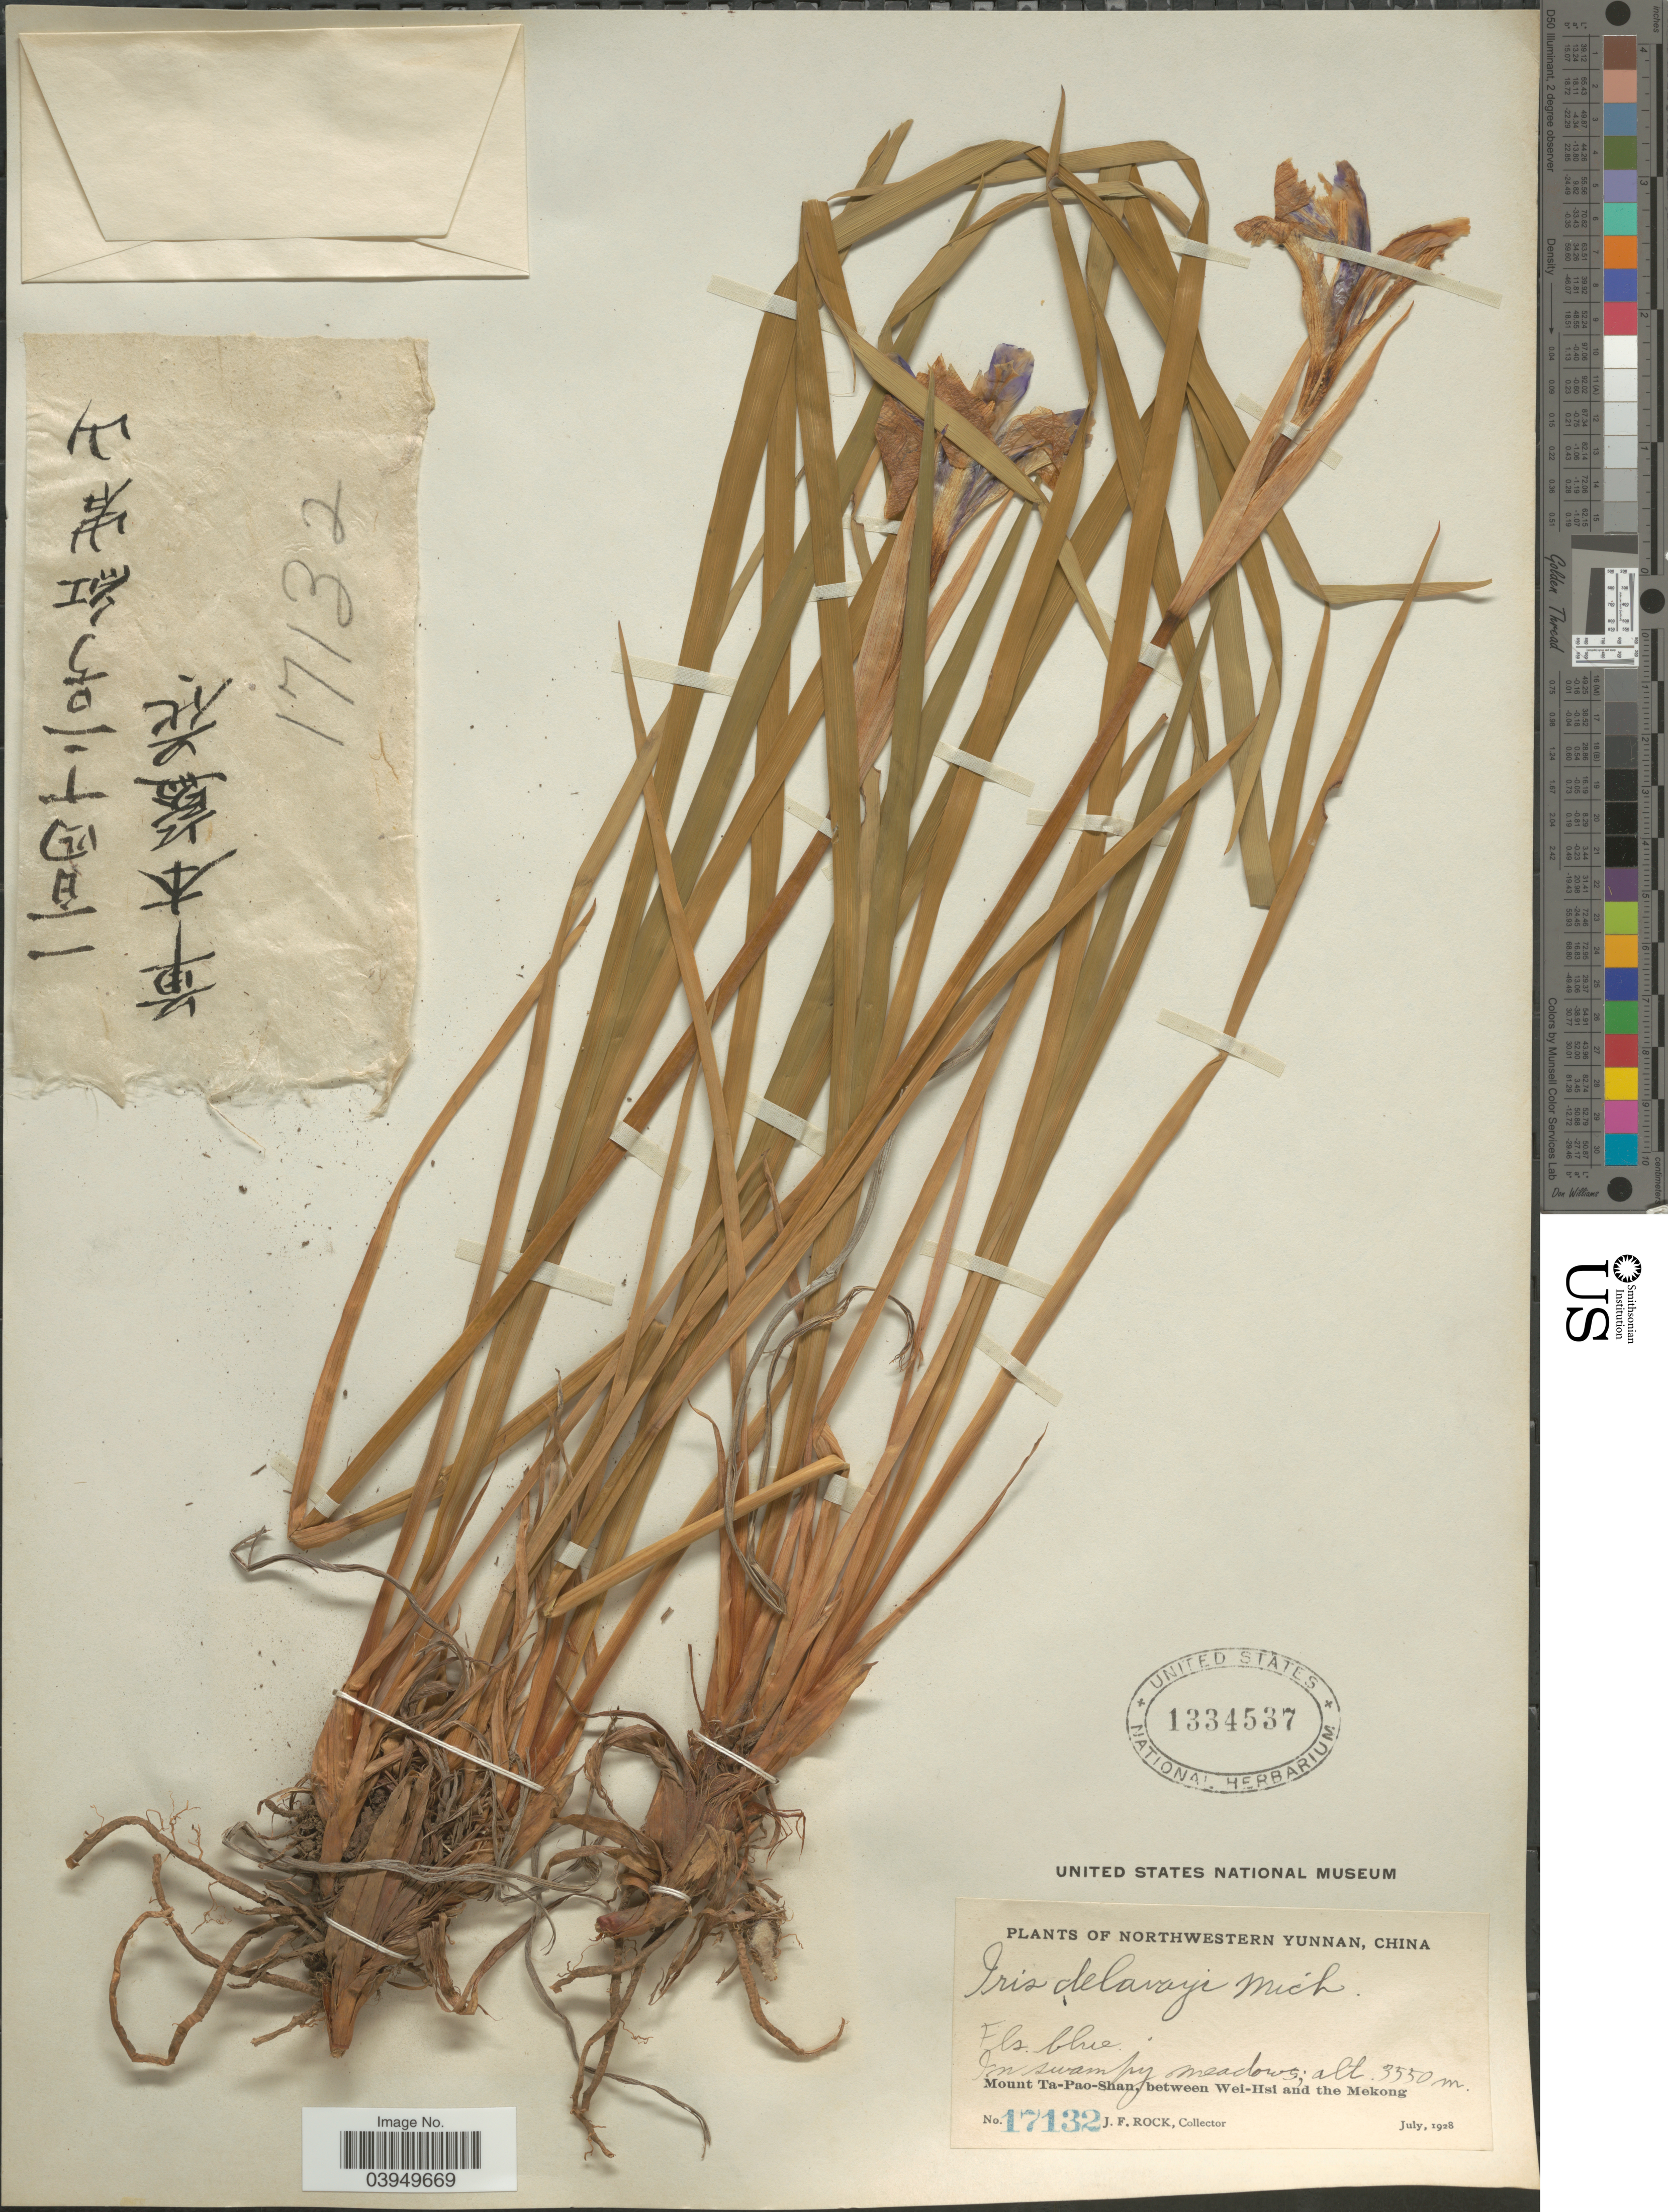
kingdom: Plantae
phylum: Tracheophyta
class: Liliopsida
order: Asparagales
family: Iridaceae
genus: Iris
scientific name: Iris delavayi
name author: Micheli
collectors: J. Rock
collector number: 17132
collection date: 1928-07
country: China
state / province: Yunnan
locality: Northwestern Yunnan. Mount Ta-Pao-Shan, between Wei-Hsi and the Mekong.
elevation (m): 3550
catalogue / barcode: US 1334537